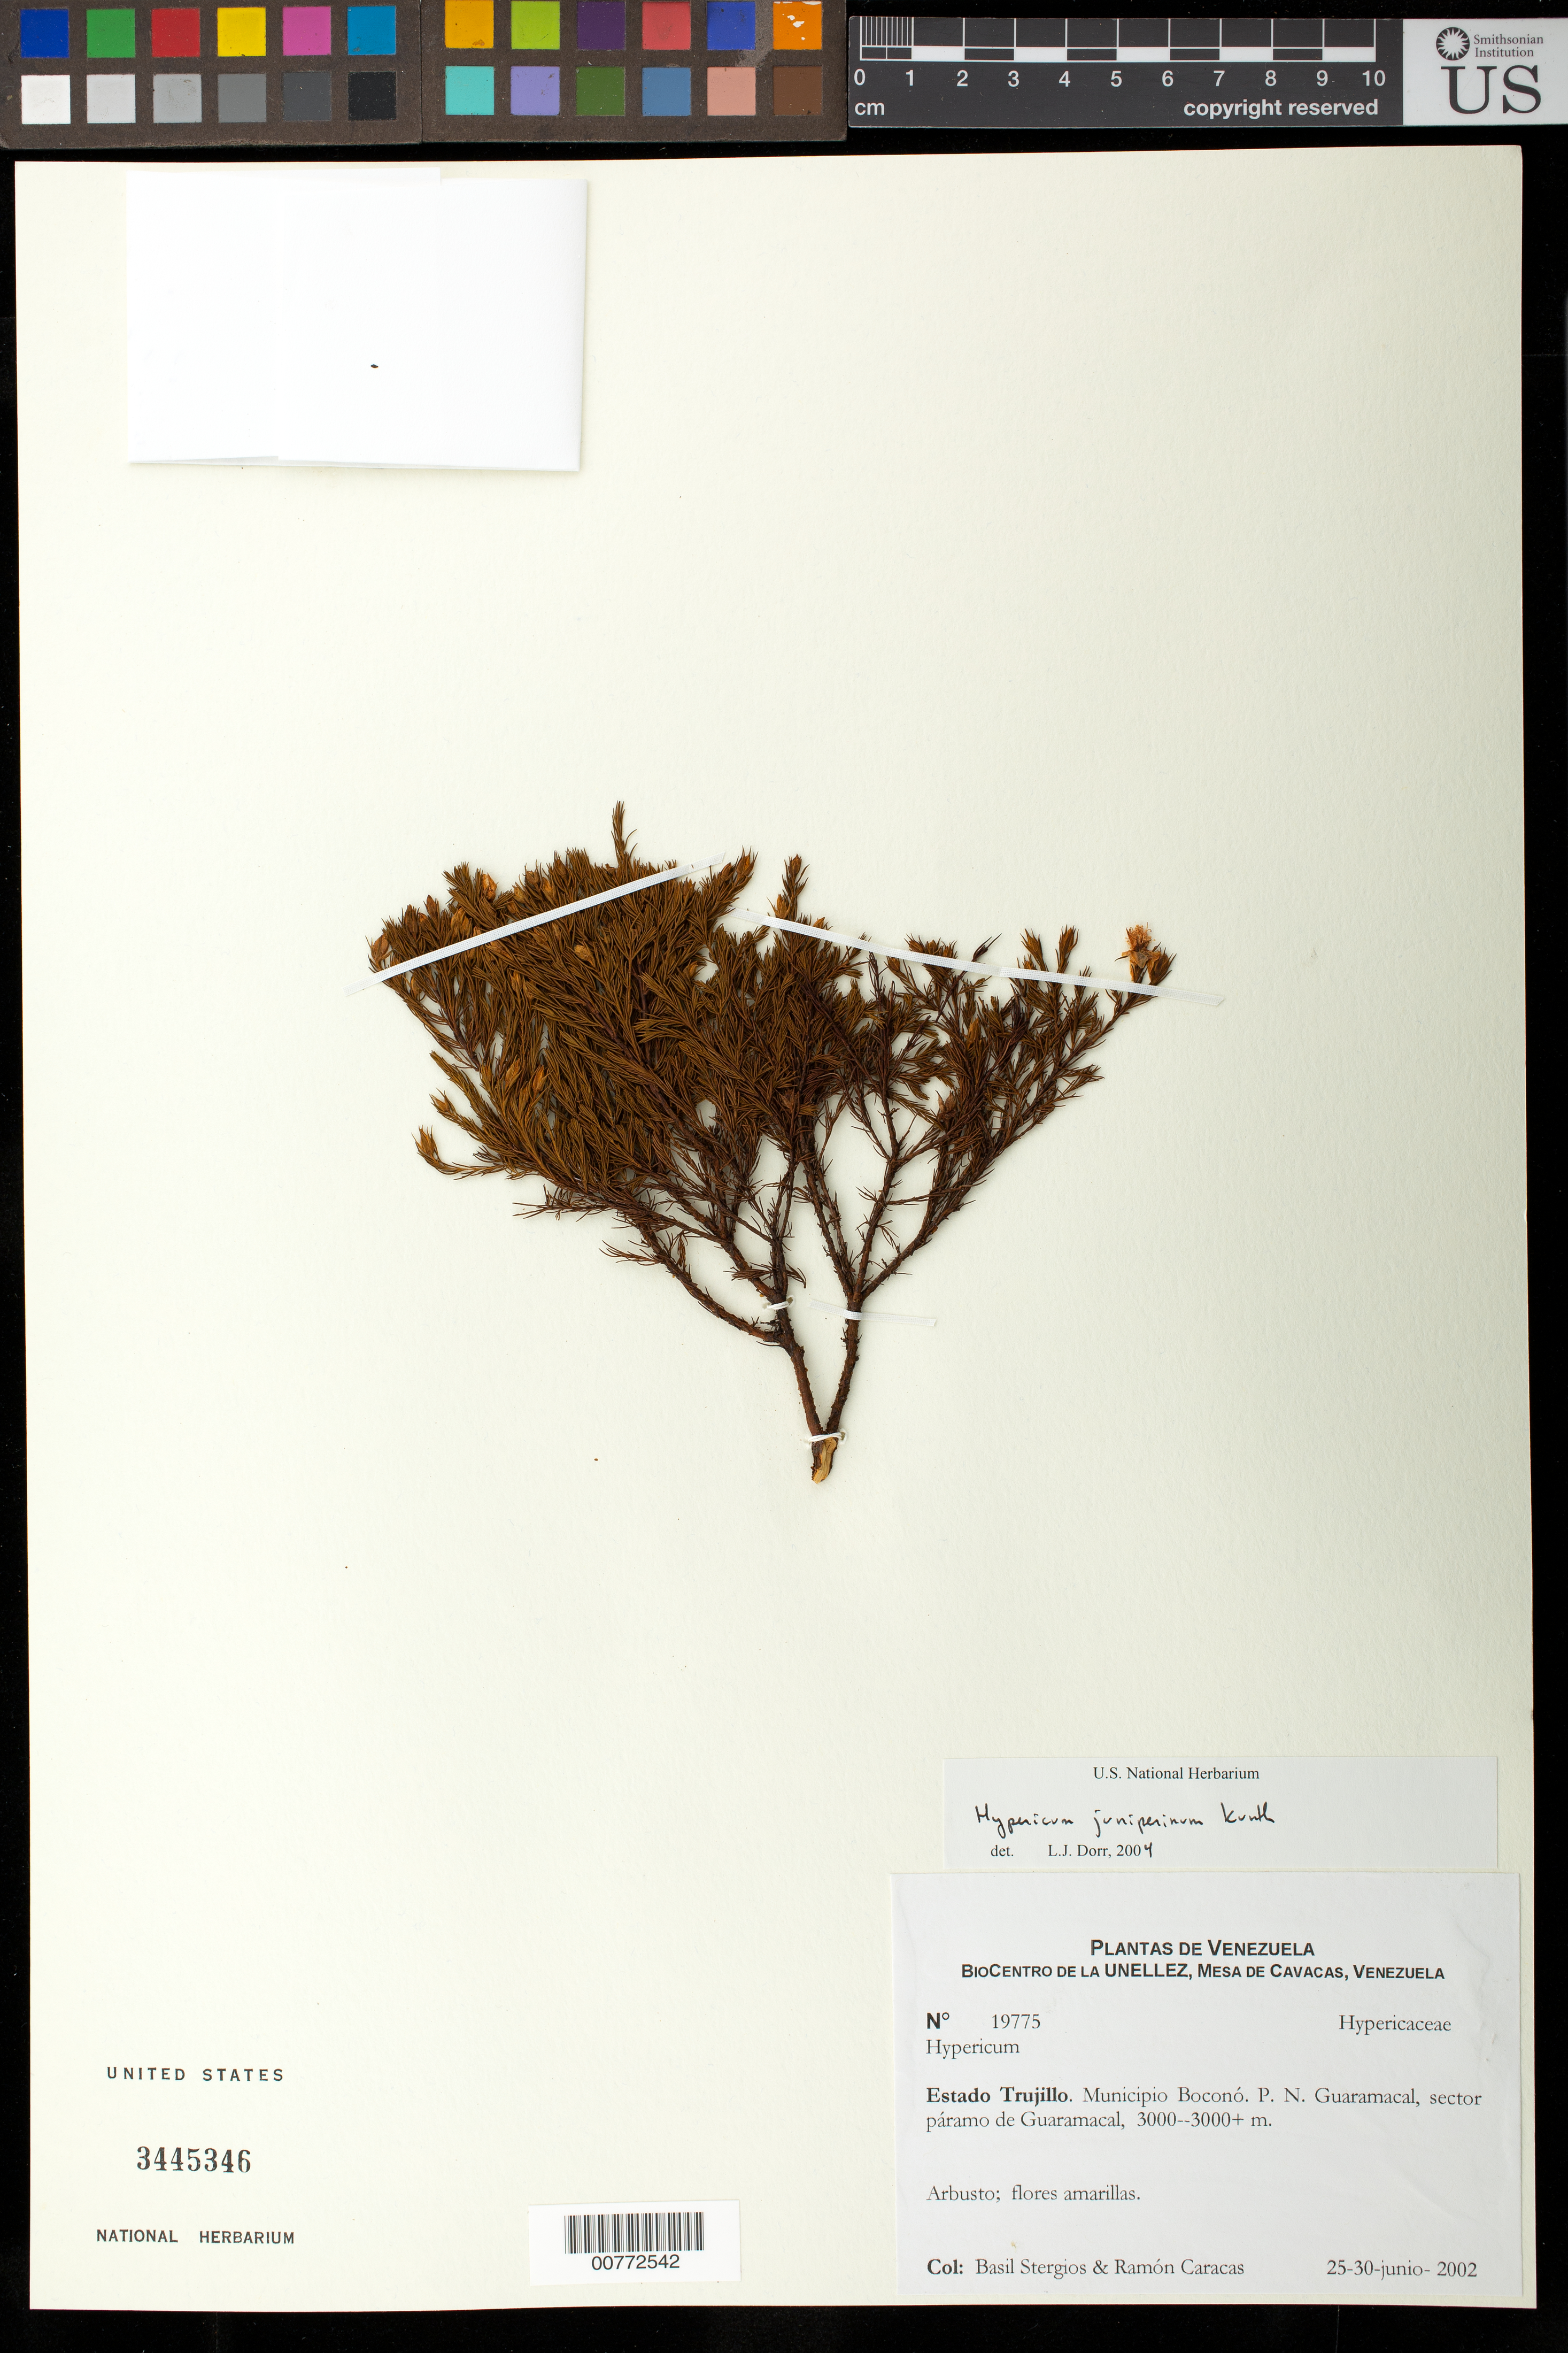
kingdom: Plantae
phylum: Tracheophyta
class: Magnoliopsida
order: Malpighiales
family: Hypericaceae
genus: Hypericum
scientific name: Hypericum juniperinum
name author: Kunth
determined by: Dorr, L. J., (BOT), Smithsonian Institution - National Museum of Natural History (UNITED STATES)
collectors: B. G. Stergios & R. Caracas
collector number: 19775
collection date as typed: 25 Jun 2002 to 30 Jun 2002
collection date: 2002-06-25/2002-06-30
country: Venezuela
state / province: Trujillo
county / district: Boconó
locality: Parque Nacional Guaramacal, páramo de Guaramacal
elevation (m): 3000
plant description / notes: PORT, US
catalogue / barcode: US 3445346